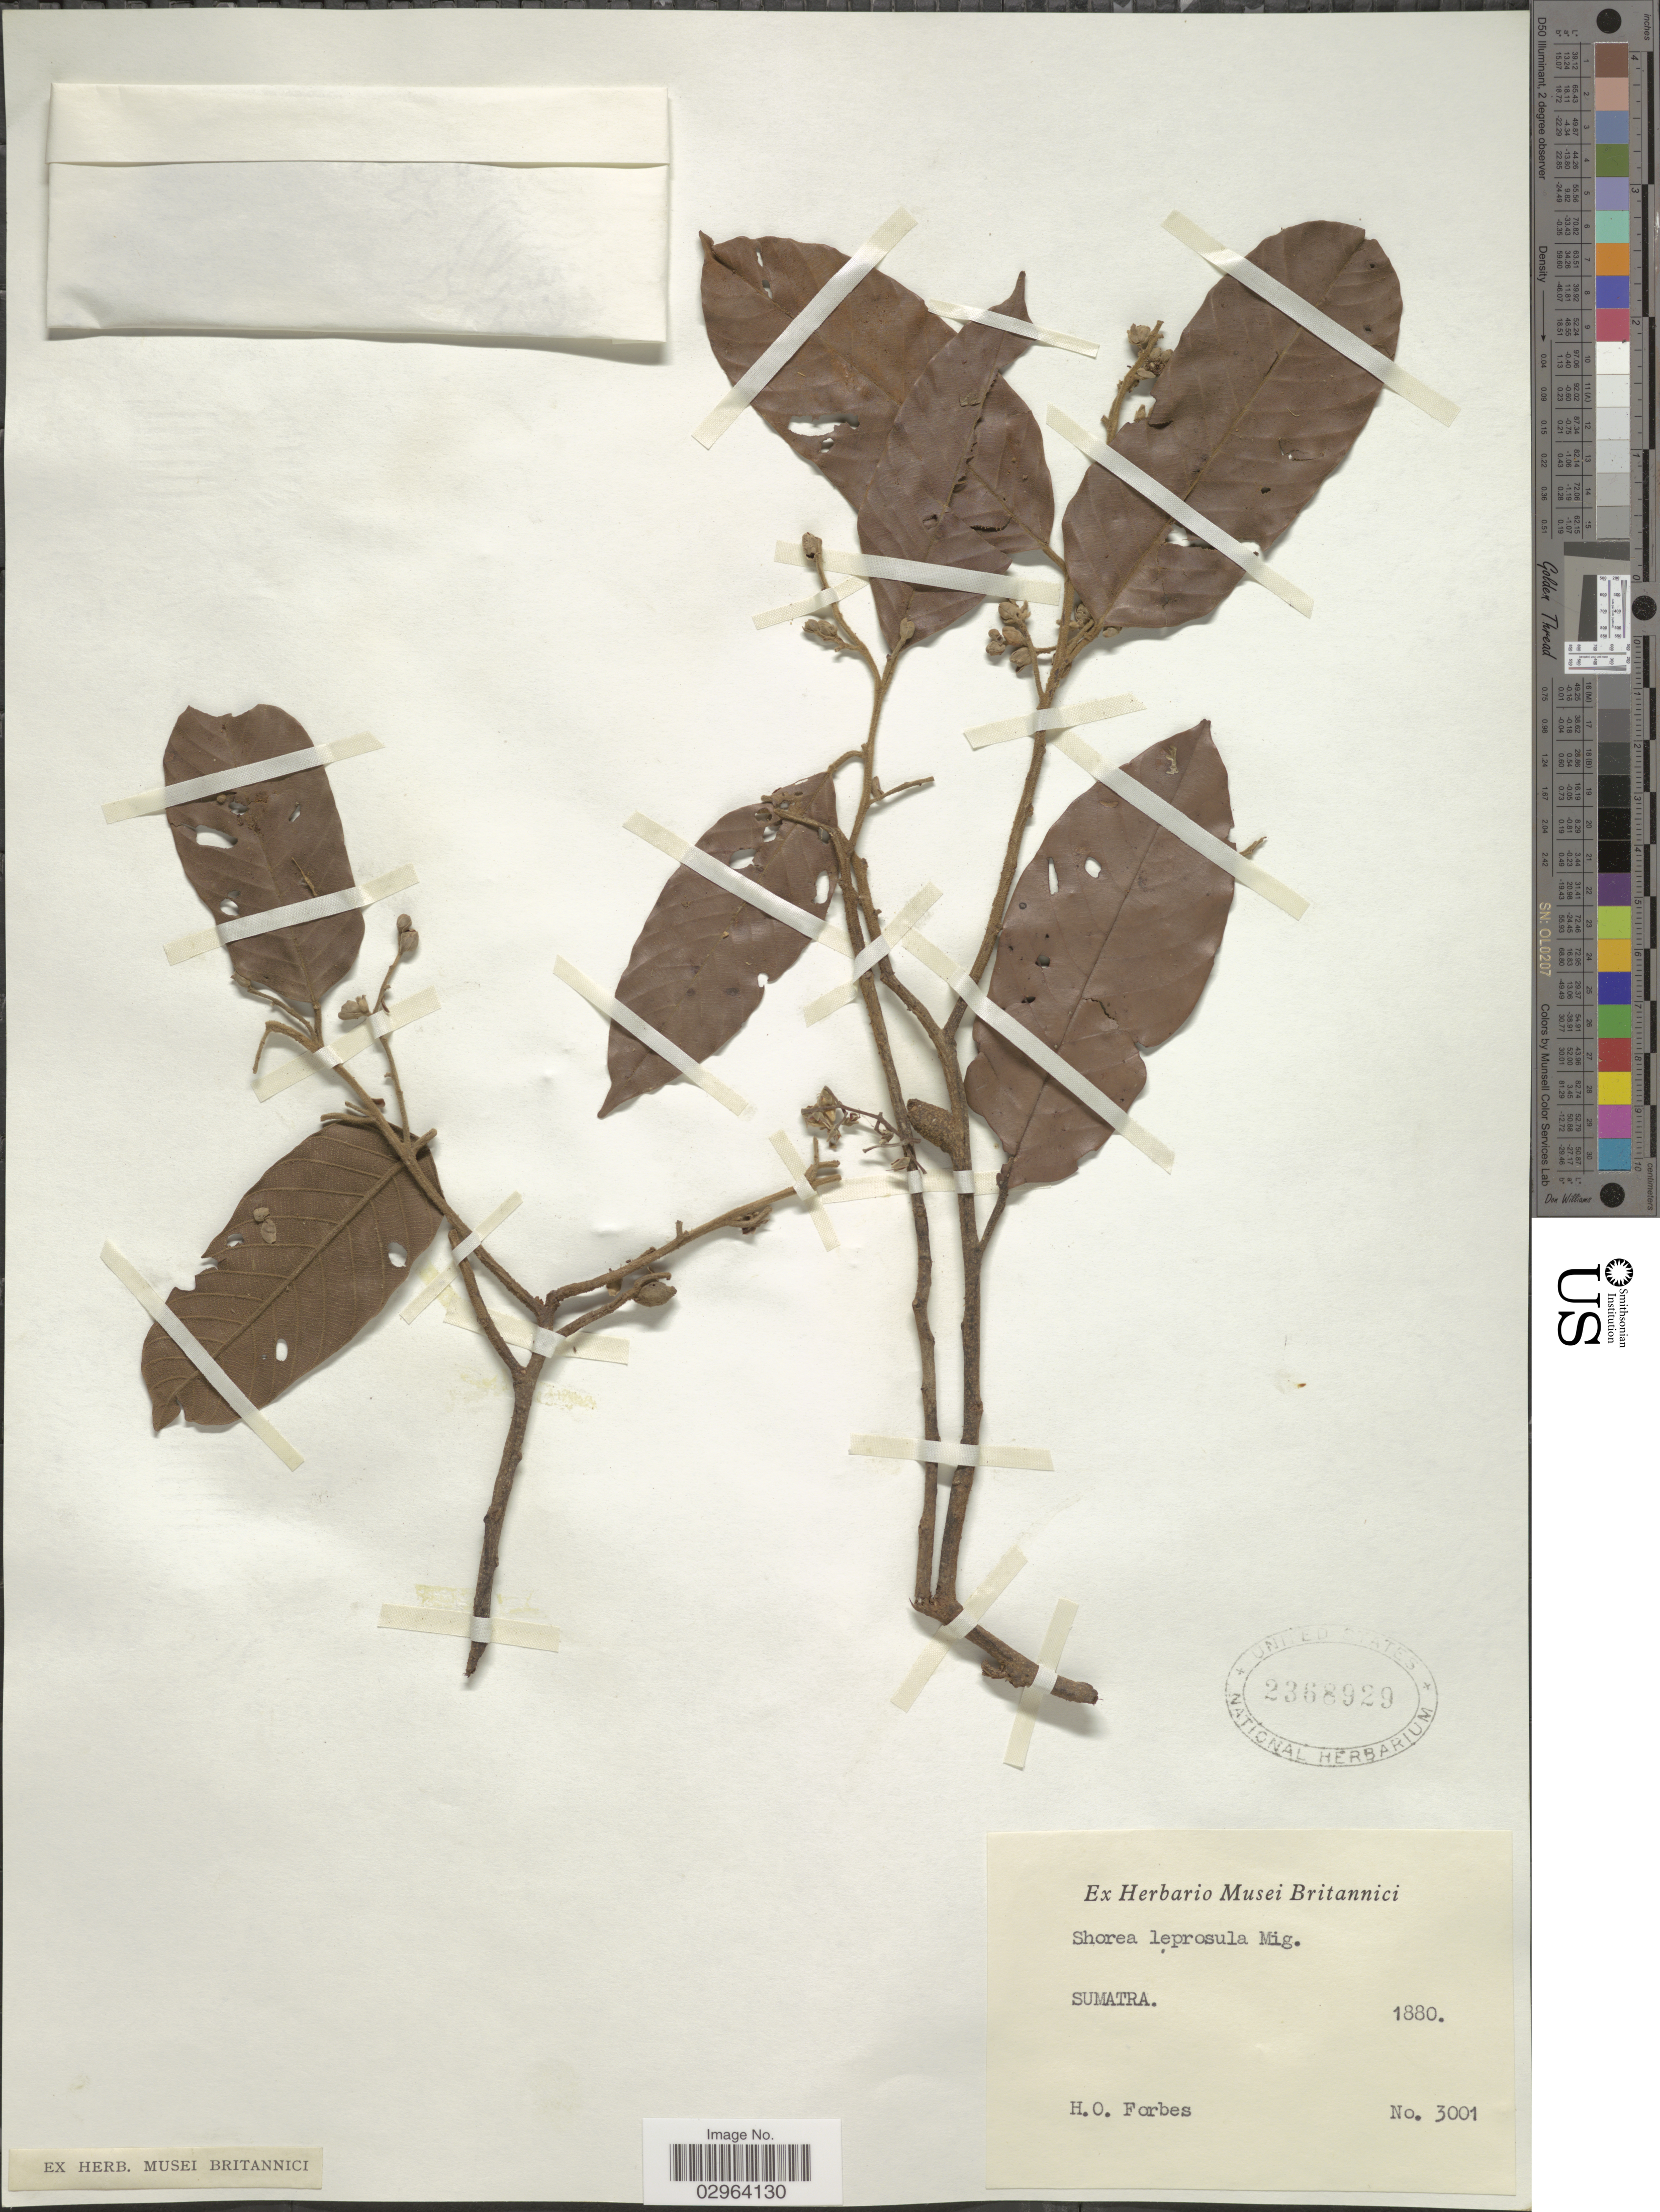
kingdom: Plantae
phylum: Tracheophyta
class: Magnoliopsida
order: Malvales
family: Dipterocarpaceae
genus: Rubroshorea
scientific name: Rubroshorea leprosula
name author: (Miq.) P.S. Ashton & J. Heck.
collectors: H. O. Forbes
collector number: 3001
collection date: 1880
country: Indonesia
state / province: Sumatra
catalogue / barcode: US 2368929